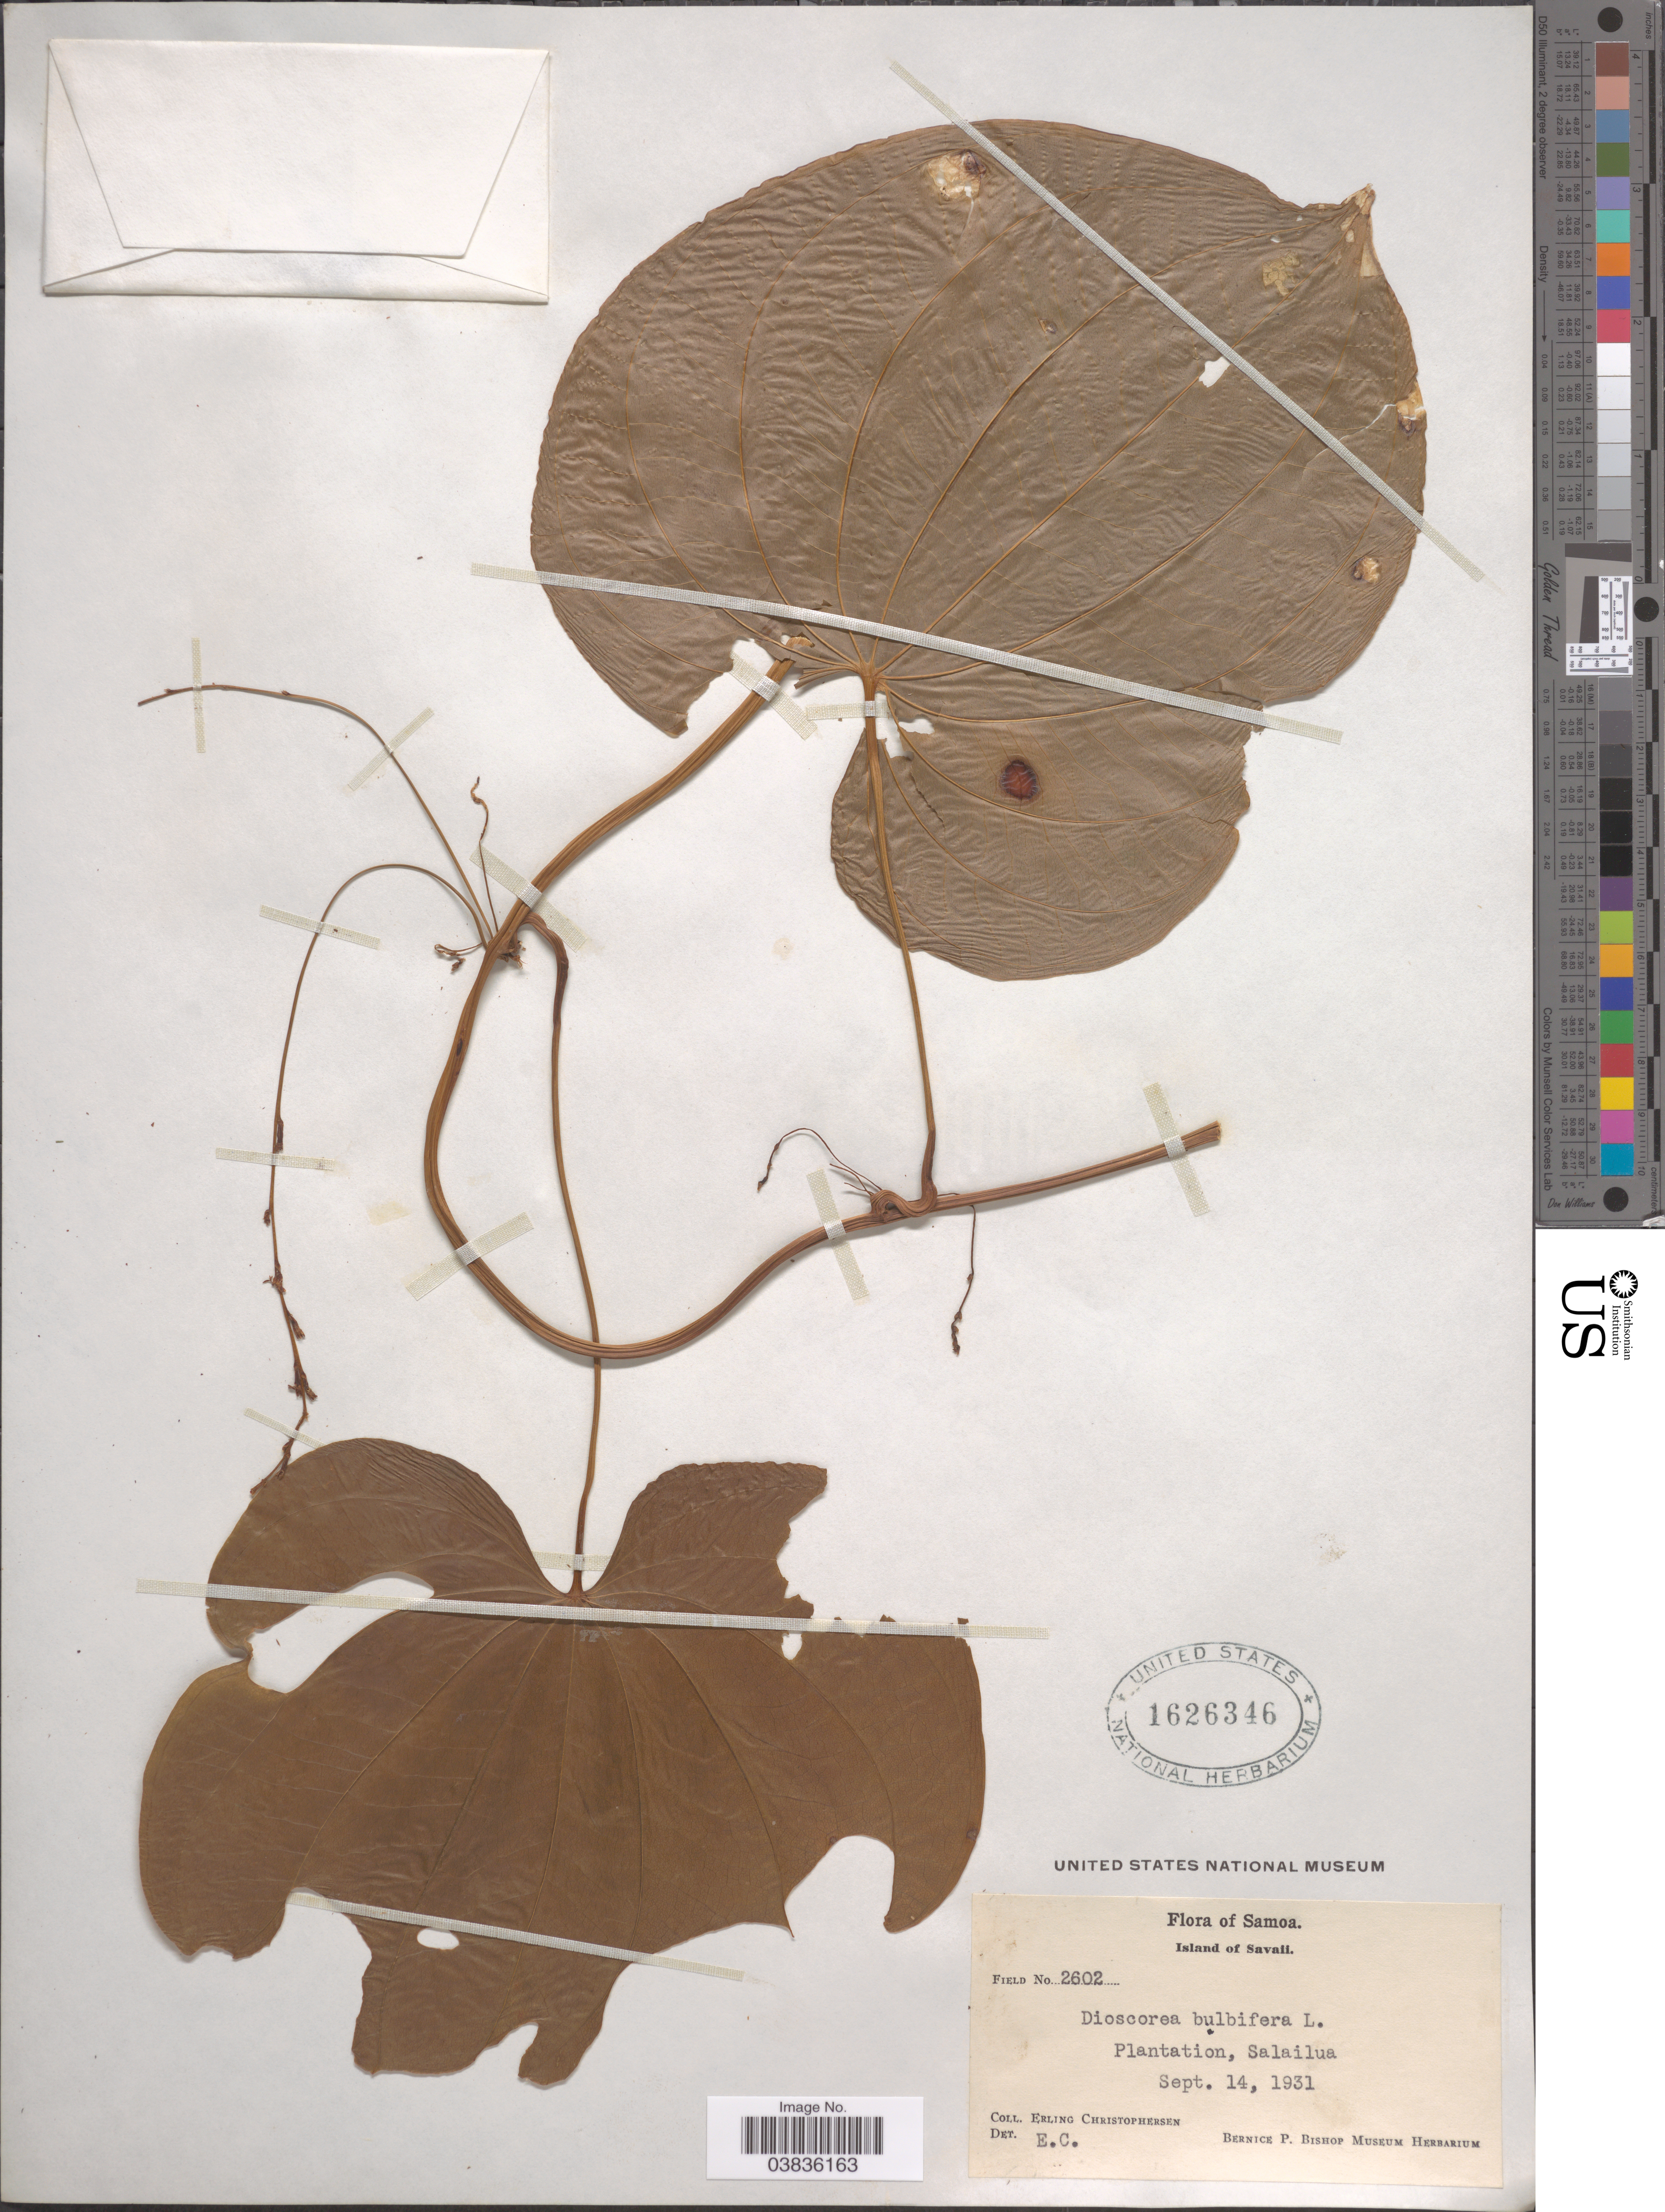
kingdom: Plantae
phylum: Tracheophyta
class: Liliopsida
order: Dioscoreales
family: Dioscoreaceae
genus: Dioscorea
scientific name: Dioscorea bulbifera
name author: L.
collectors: E. Christophersen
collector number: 2602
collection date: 1931-09-14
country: Samoa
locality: Samoa. Island of Savaii. Salailua.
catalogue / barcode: US 1626346